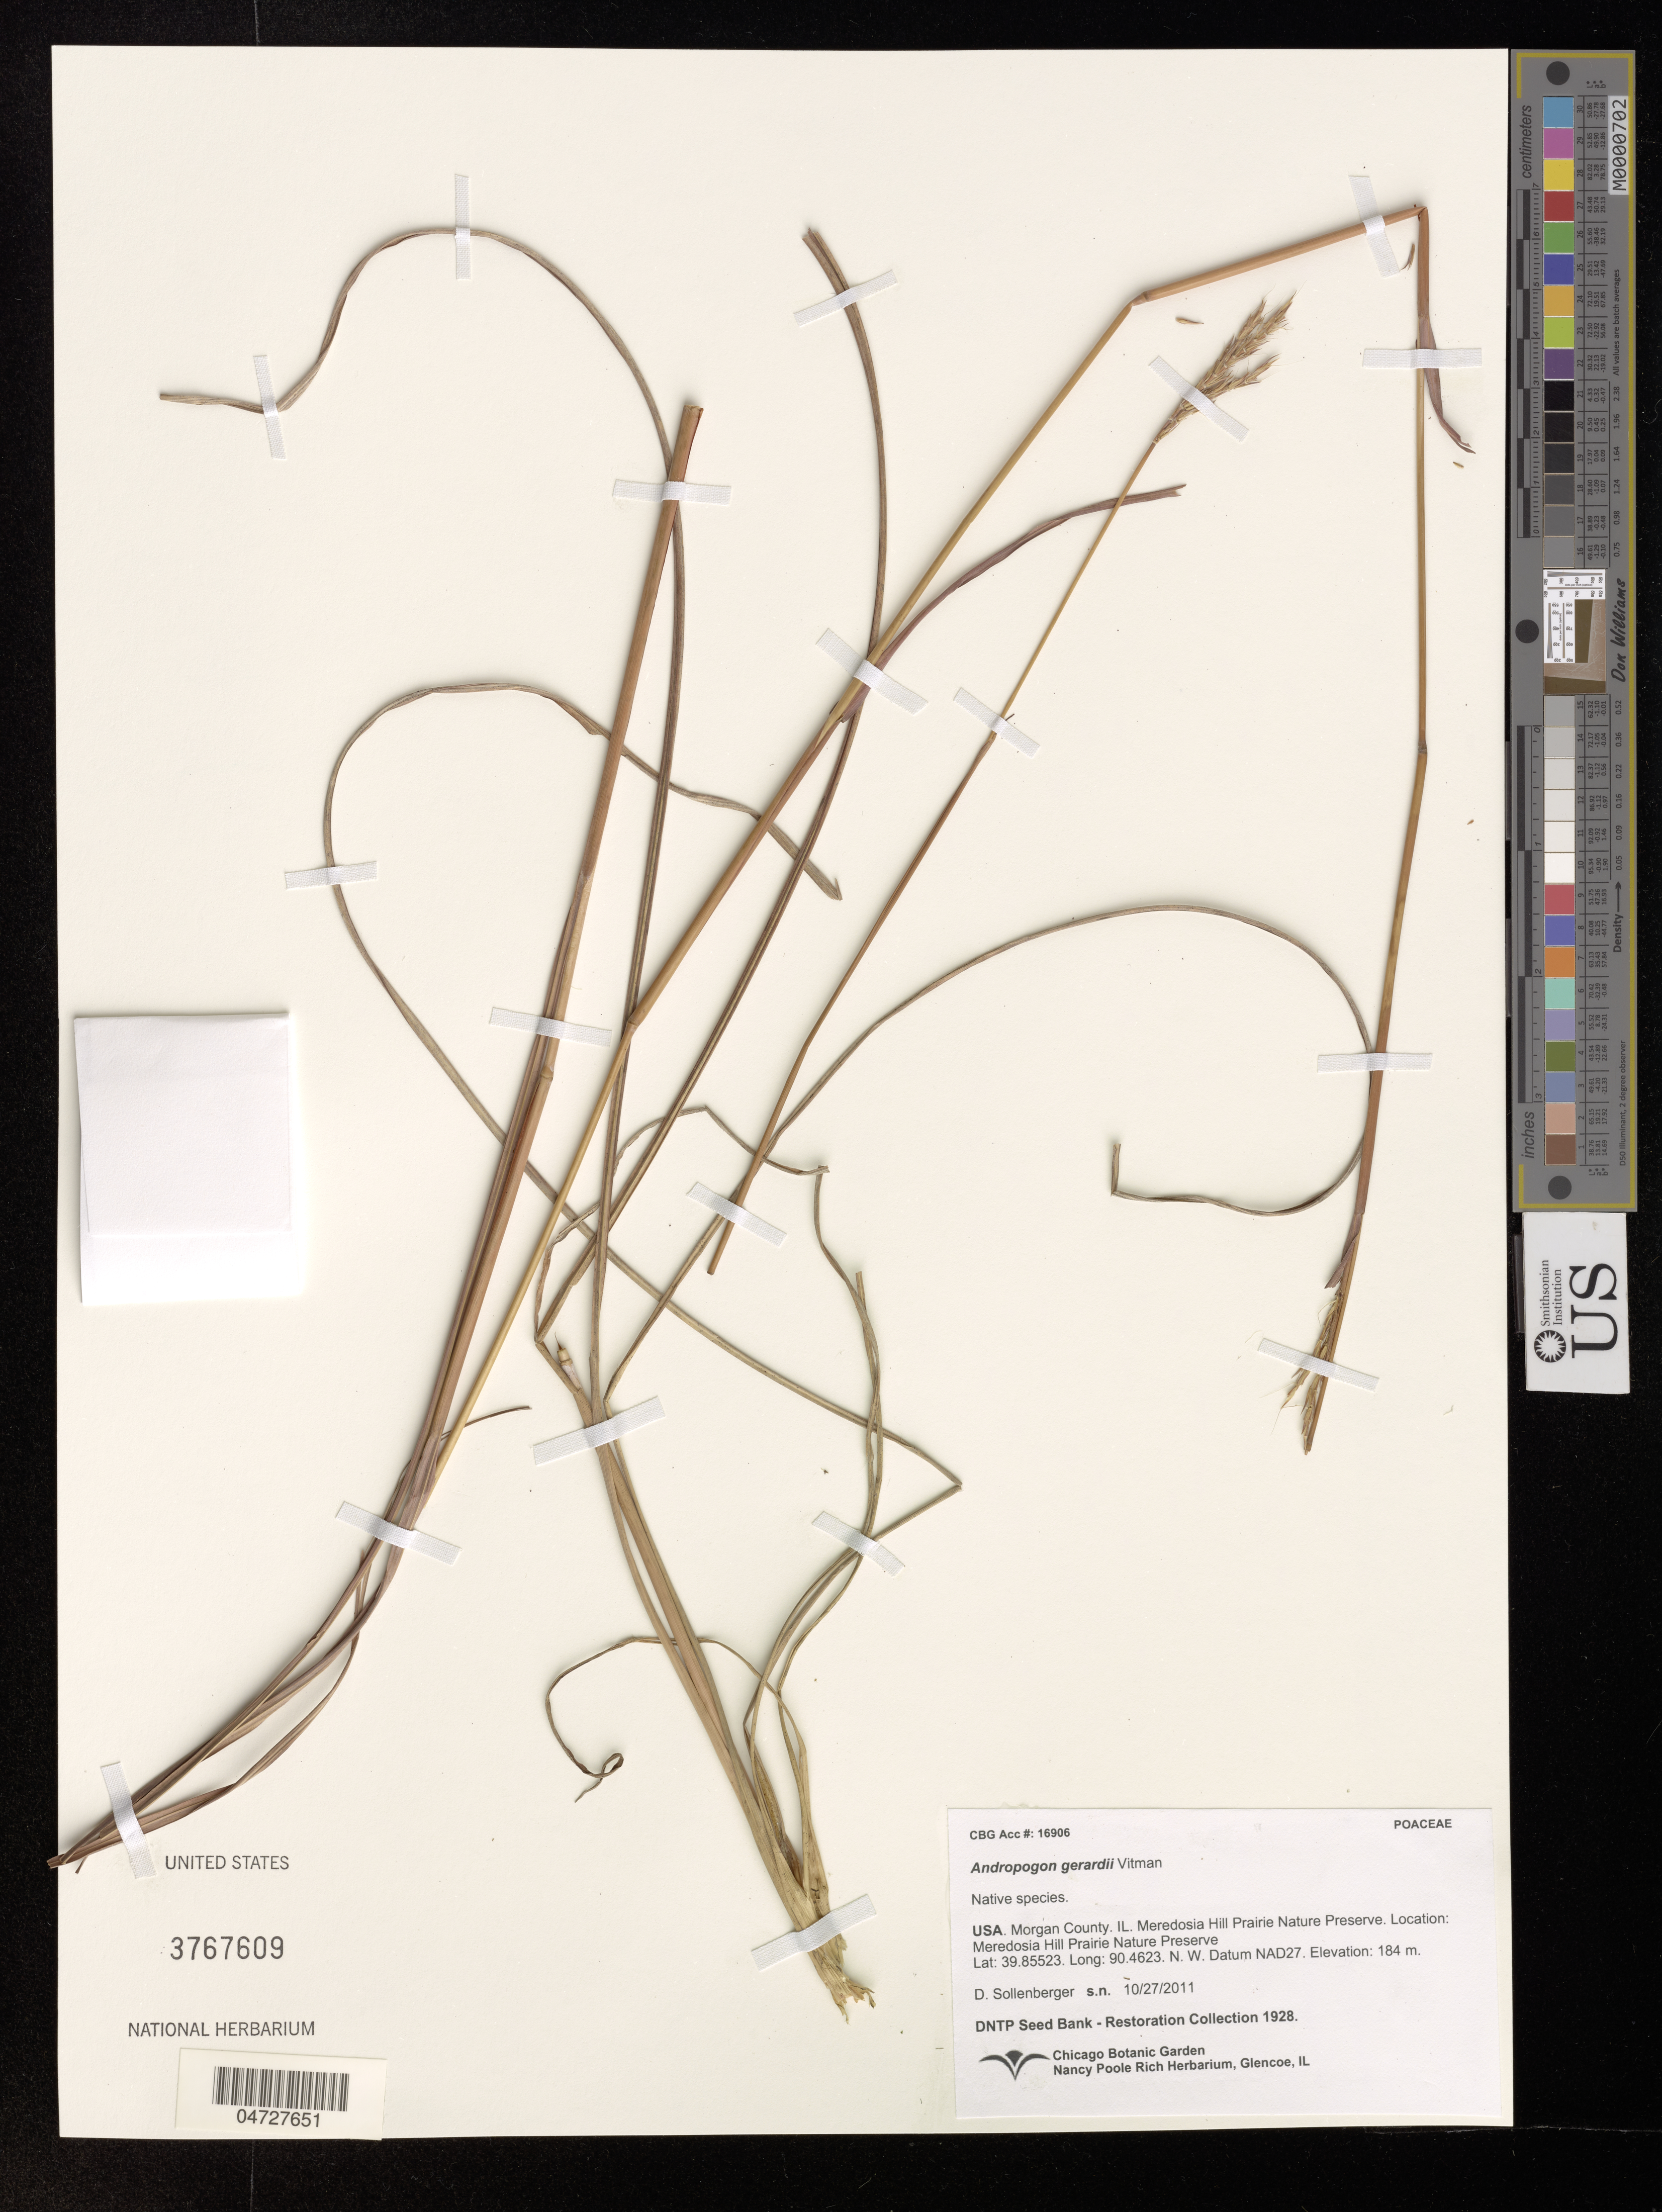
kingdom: Plantae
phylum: Tracheophyta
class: Liliopsida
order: Poales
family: Poaceae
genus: Andropogon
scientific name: Andropogon gerardii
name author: Vitman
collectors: D. Sollenberger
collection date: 2011-10-27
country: United States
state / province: Illinois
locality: Morgan County. Meredosia Hill Prairie Nature Preserve.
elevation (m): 184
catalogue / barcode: US 3767609